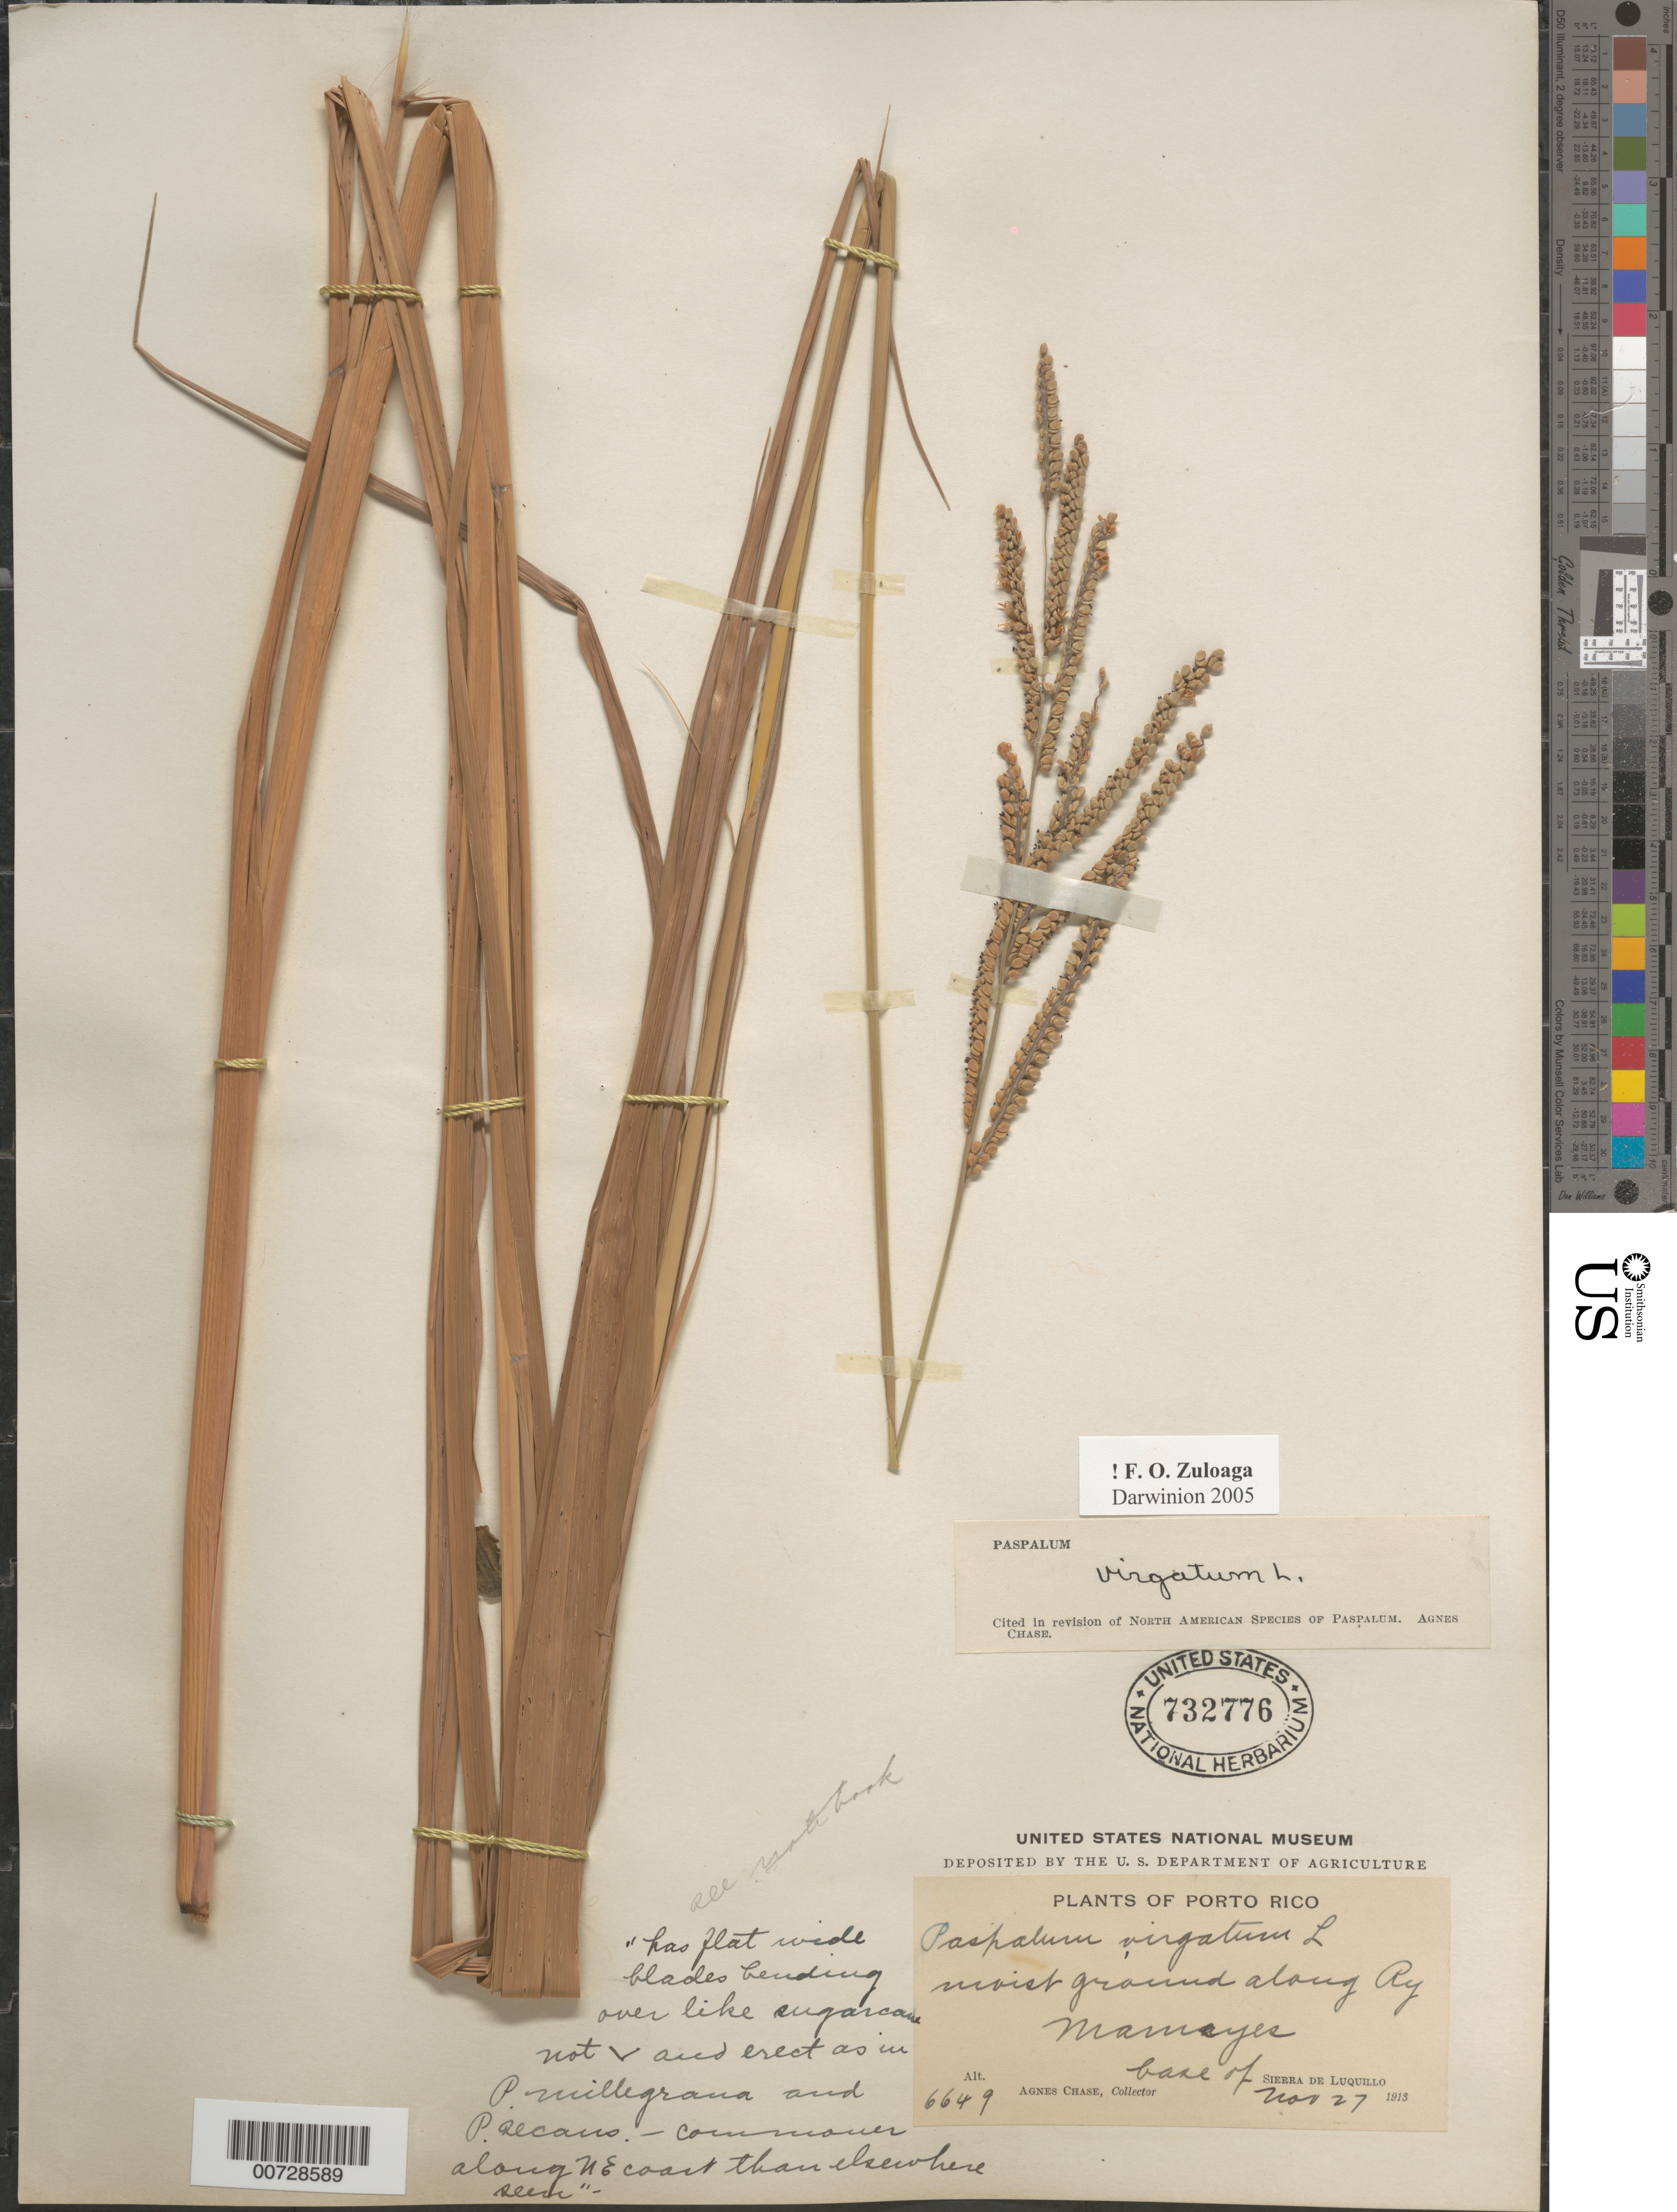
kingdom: Plantae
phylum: Tracheophyta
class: Liliopsida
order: Poales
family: Poaceae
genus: Paspalum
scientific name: Paspalum virgatum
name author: L.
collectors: A. Chase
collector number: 6649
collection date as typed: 27 Nov 1913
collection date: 1913-11-27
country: Puerto Rico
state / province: Río Grande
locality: Mameyes, base of Sierra de Luquillo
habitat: Moist ground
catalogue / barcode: US 732776